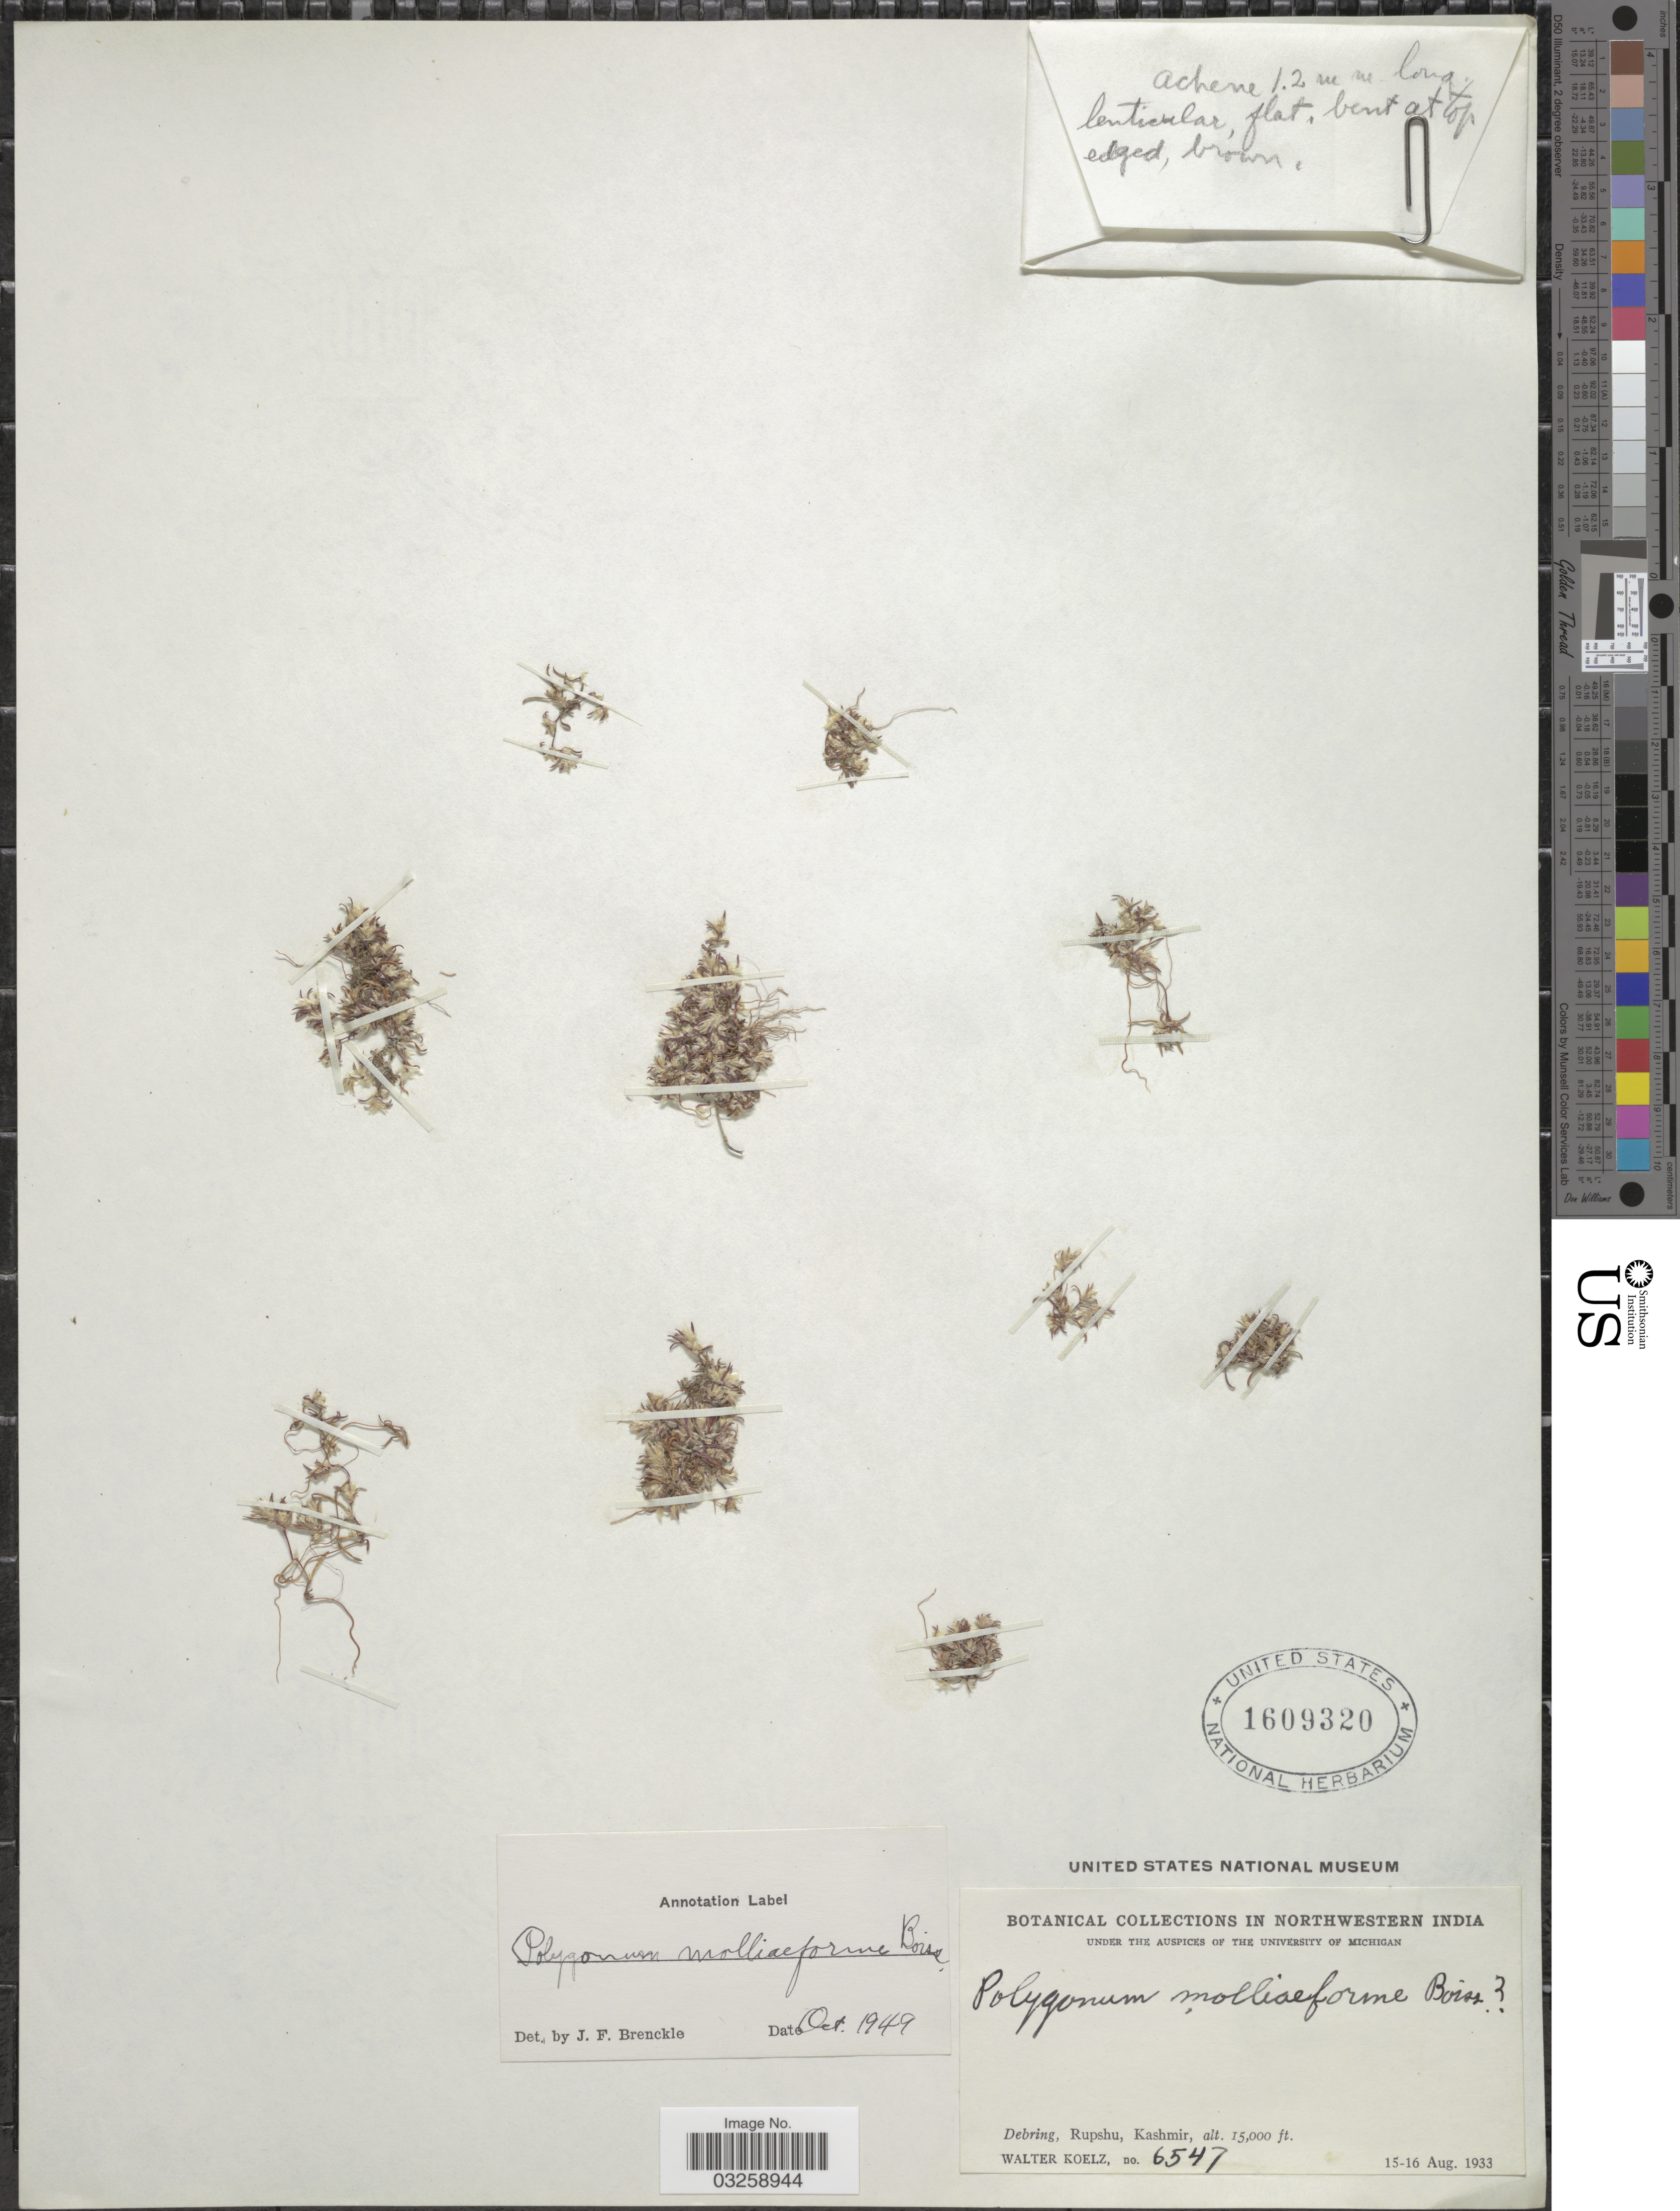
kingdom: Plantae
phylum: Tracheophyta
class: Magnoliopsida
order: Caryophyllales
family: Polygonaceae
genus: Polygonum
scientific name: Polygonum molliiforme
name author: Boiss.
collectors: W. N. Koelz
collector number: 6547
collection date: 1933-08-15/1933-08-16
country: India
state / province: Jammu and Kashmir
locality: Northwestern India. Debring, Rupshu, Kashmir.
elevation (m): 4572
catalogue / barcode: US 1609320